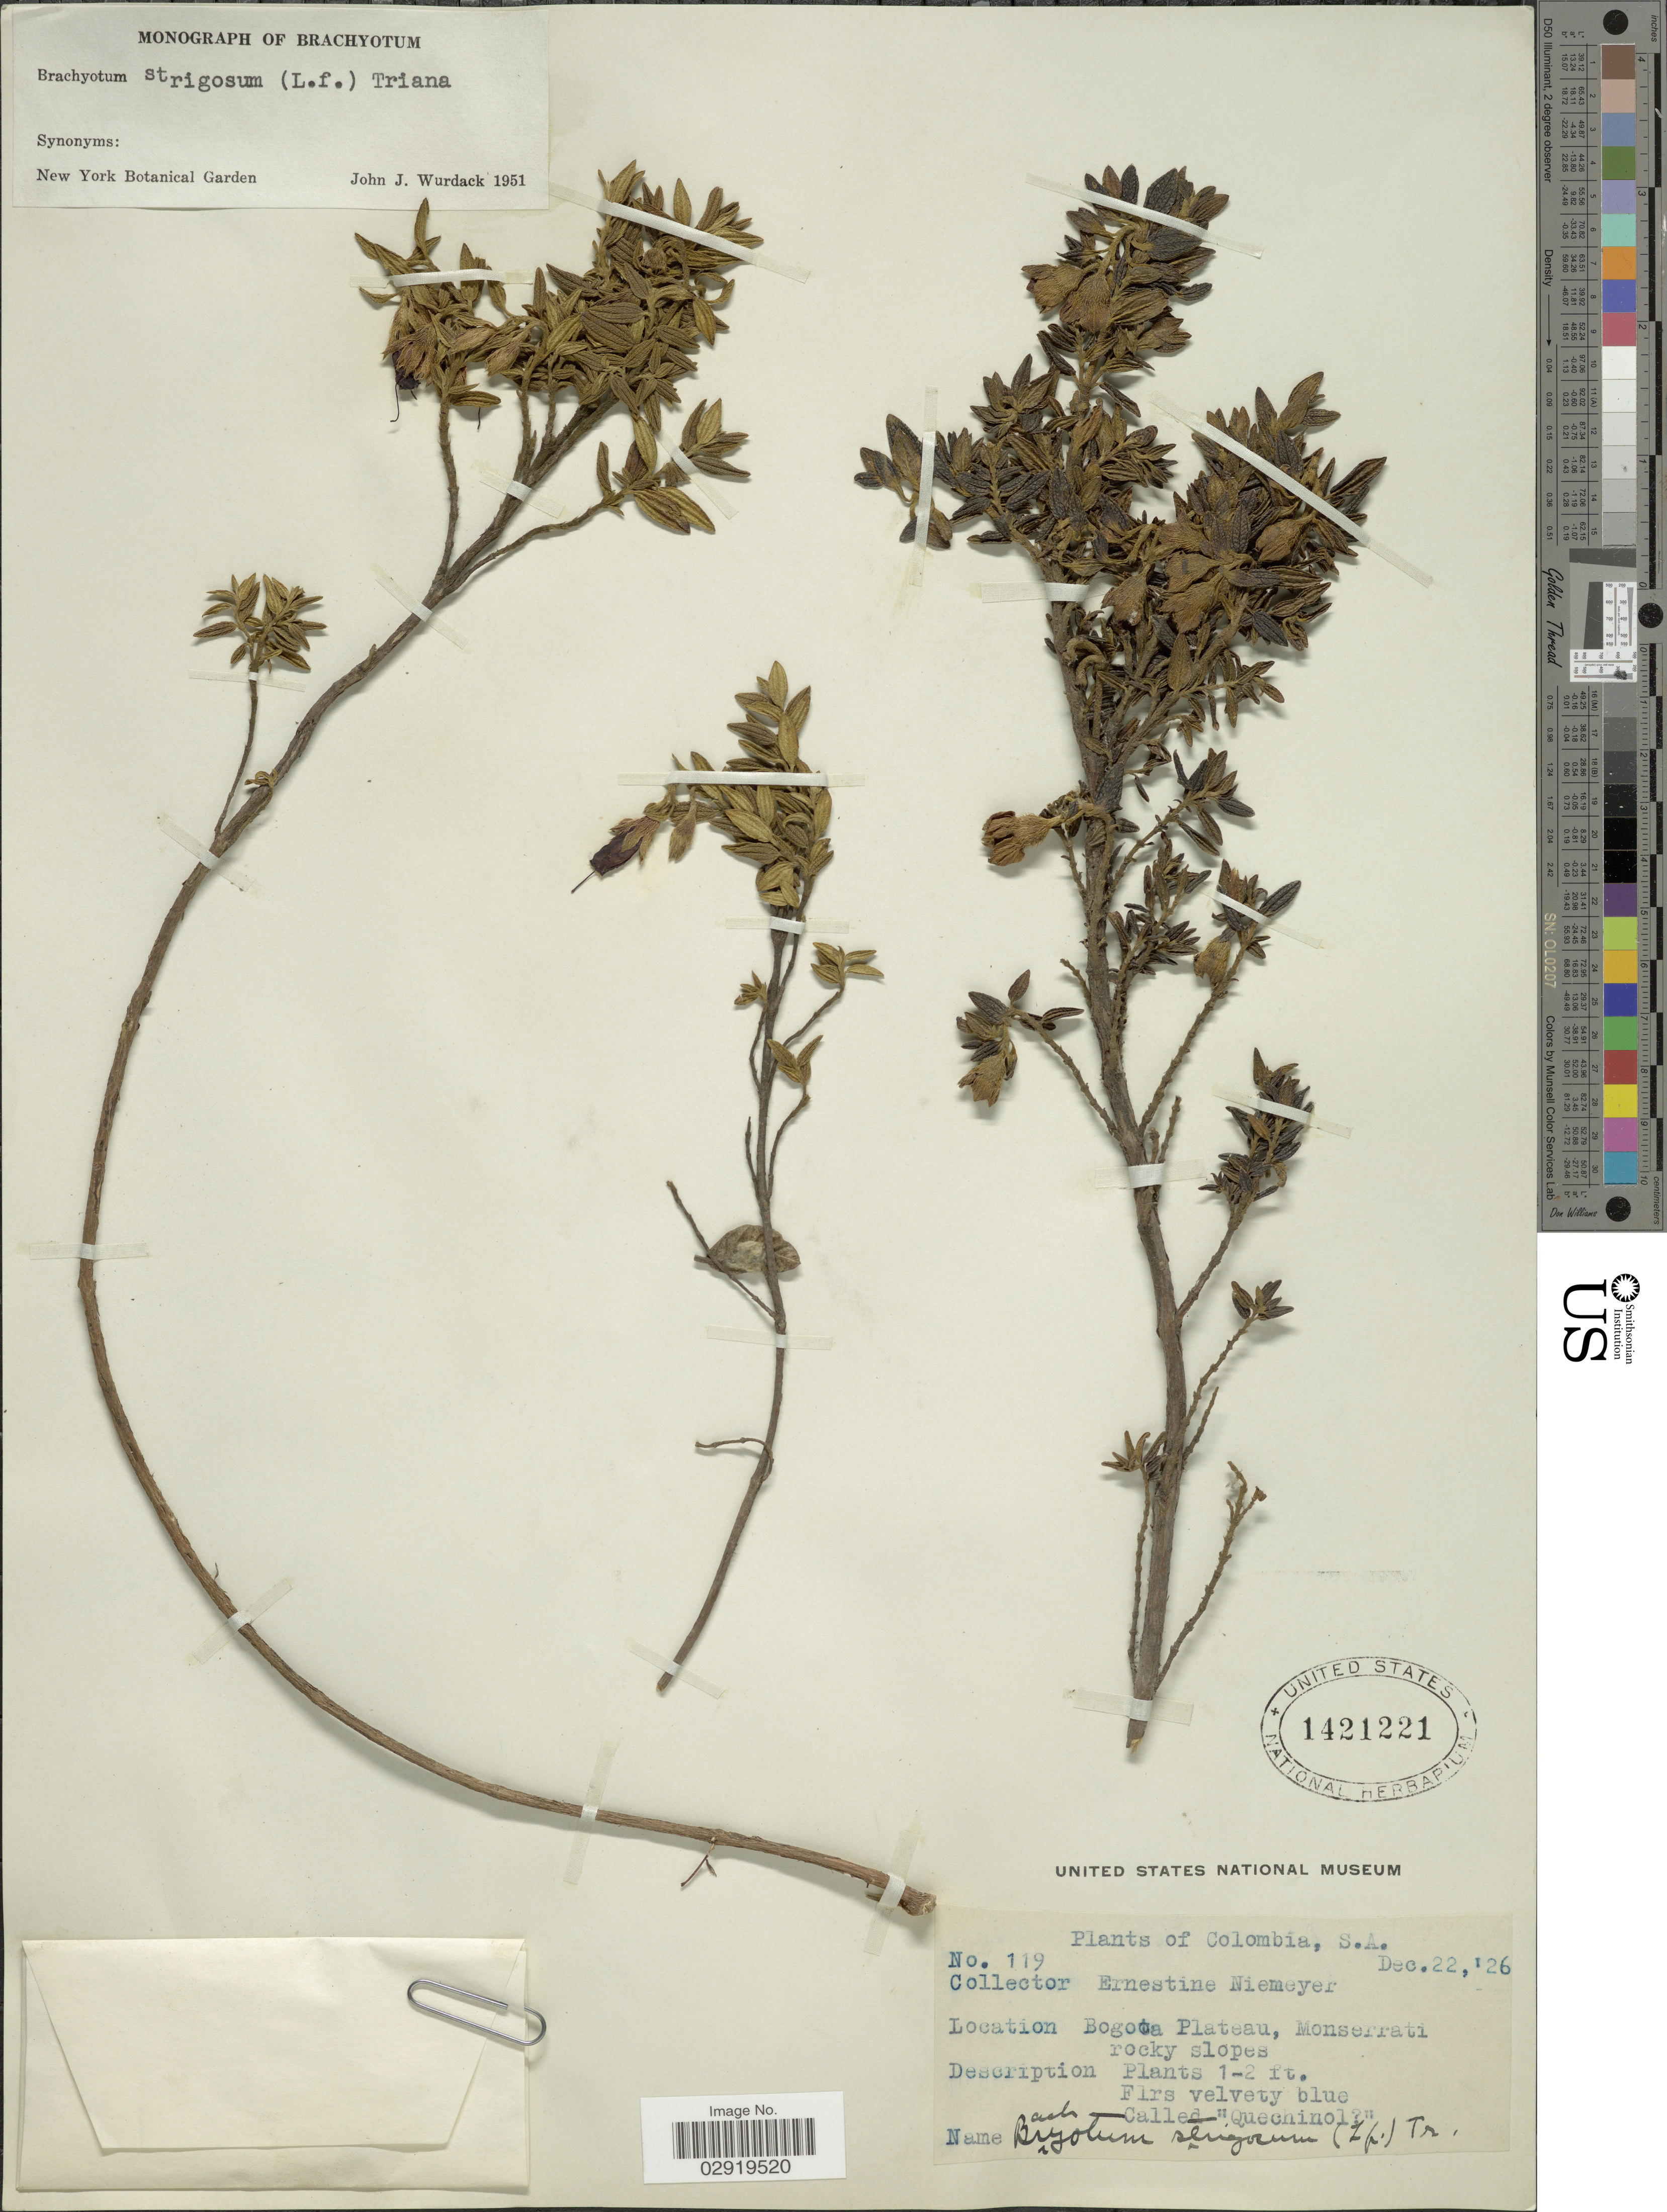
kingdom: Plantae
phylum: Tracheophyta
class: Magnoliopsida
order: Myrtales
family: Melastomataceae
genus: Brachyotum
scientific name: Brachyotum strigosum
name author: (L. f.) Triana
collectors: E. H. Niemeyer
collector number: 119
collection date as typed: Transcribed d/m/y: 22/12/26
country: Colombia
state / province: Bogota D.C.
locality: Bogota Plateau, Monserrati rocky slopes.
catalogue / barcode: US 1421221